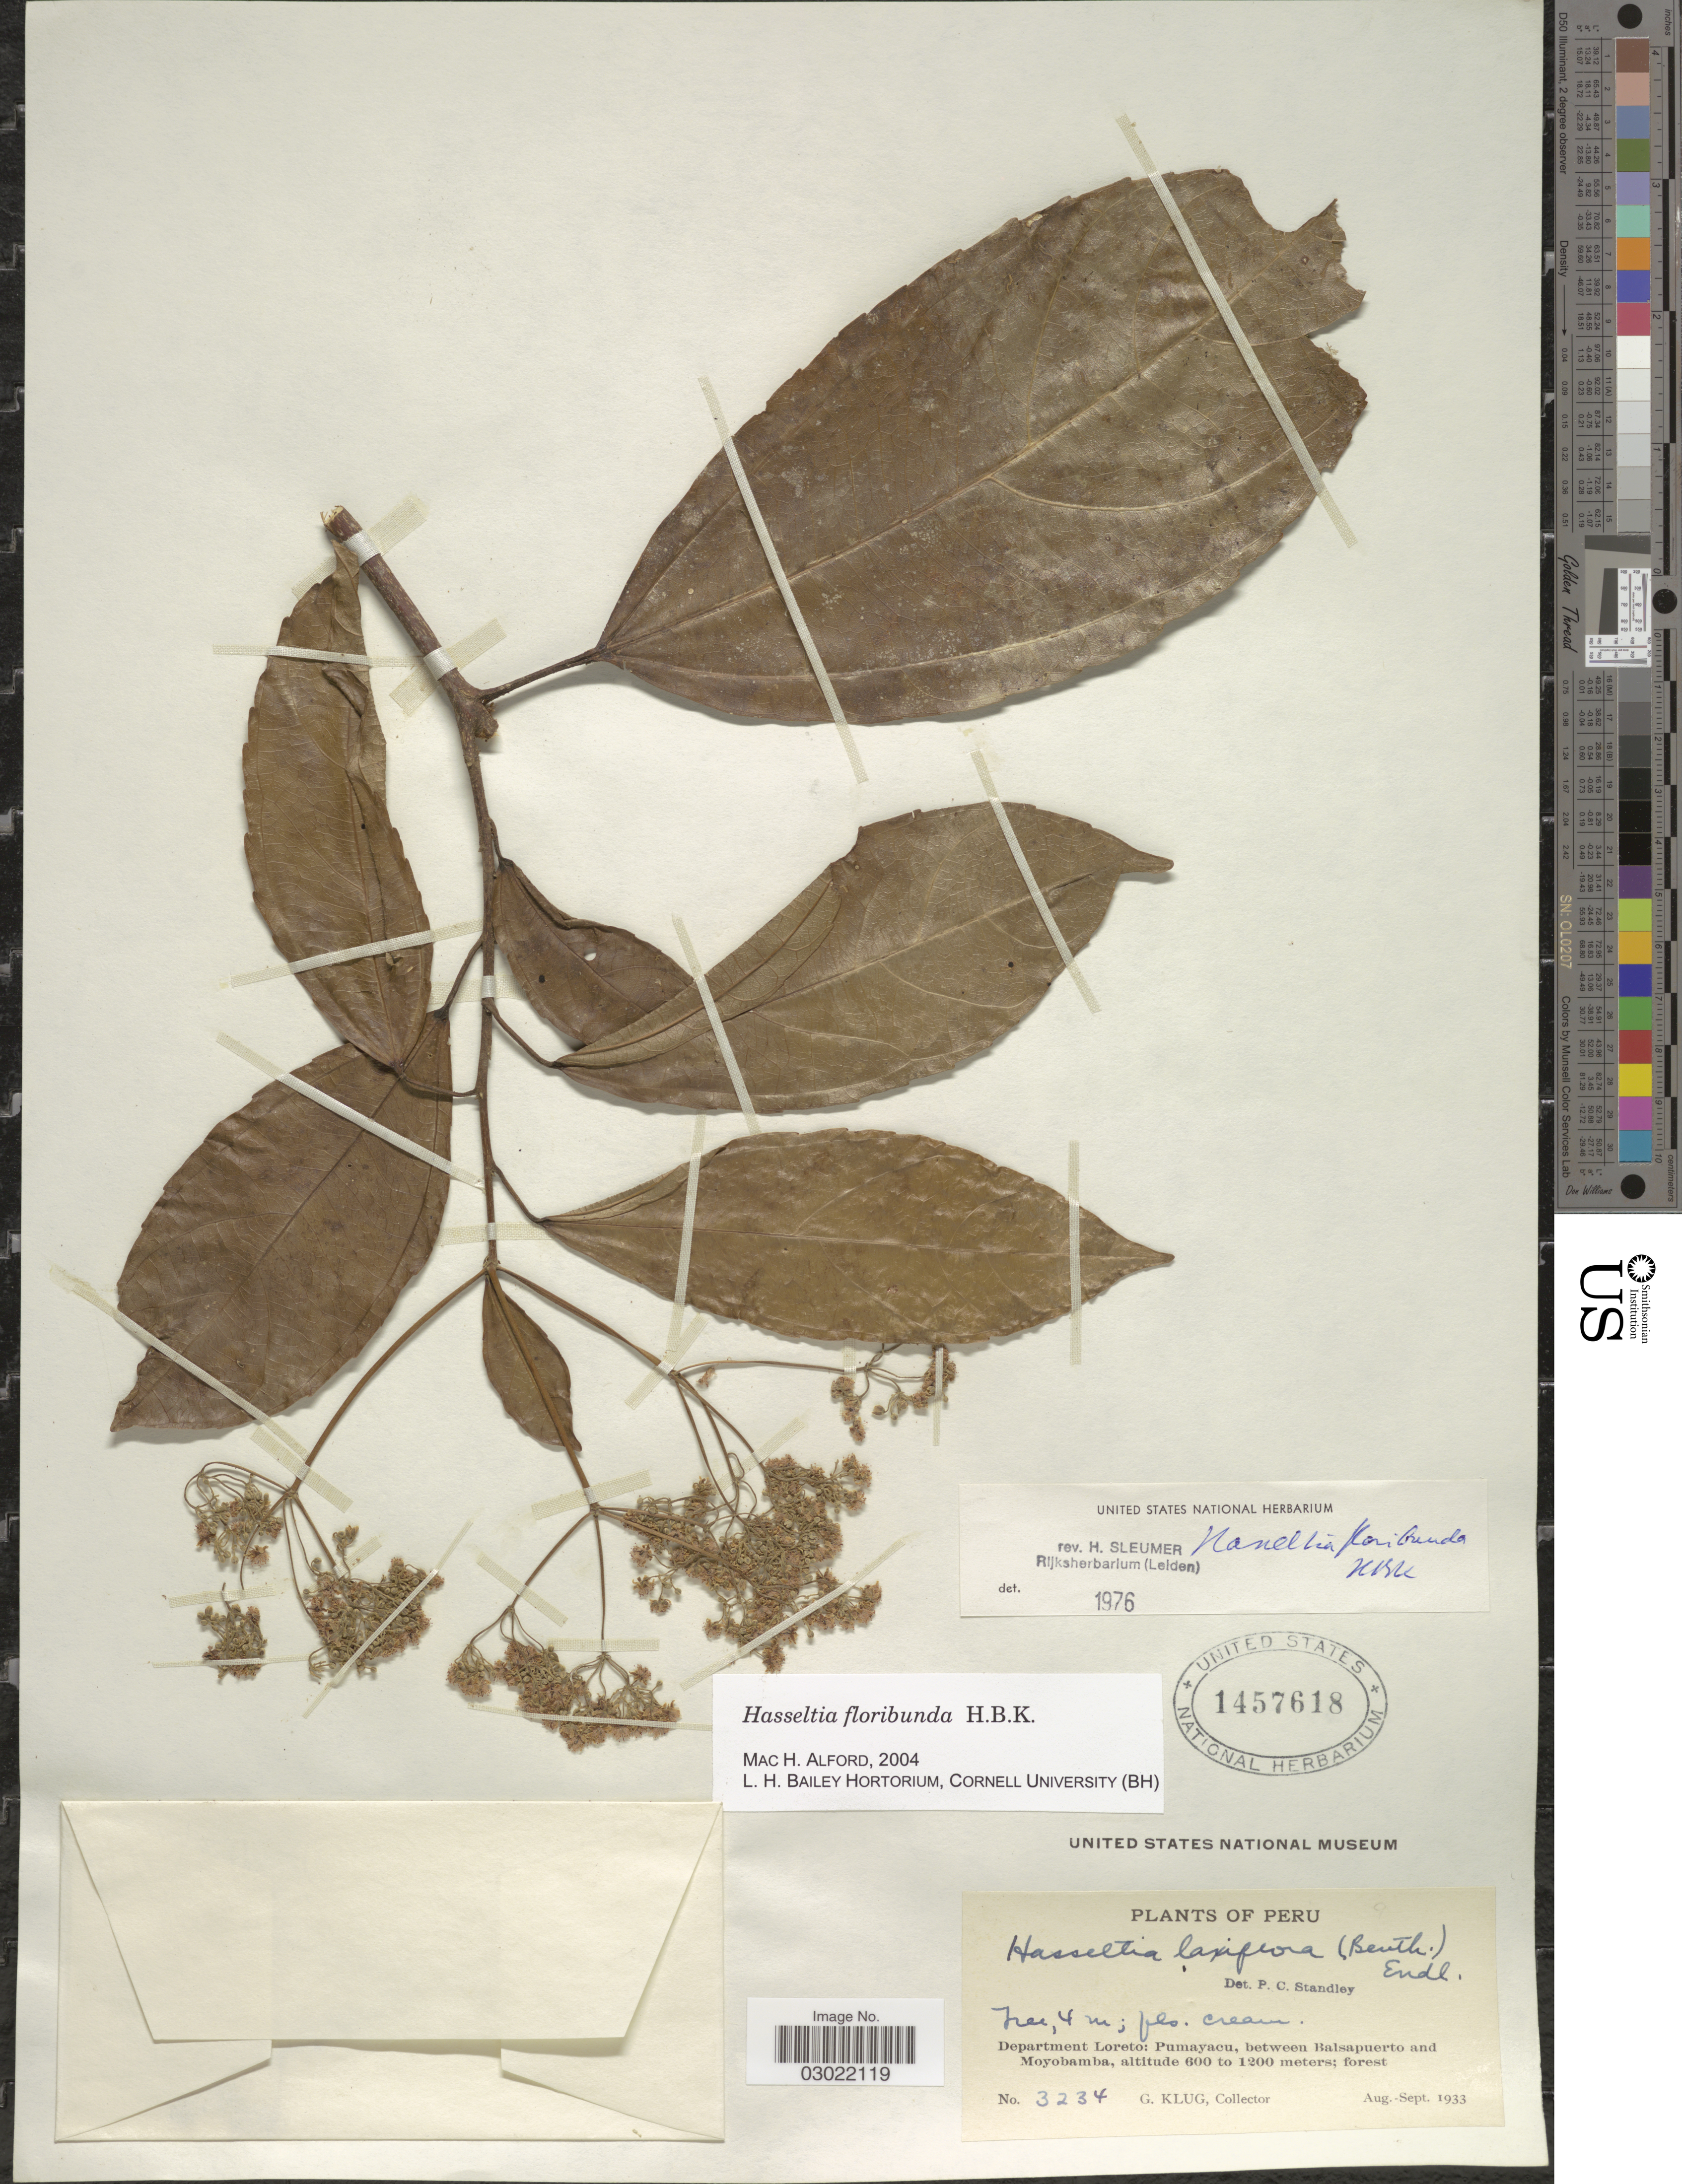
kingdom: Plantae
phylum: Tracheophyta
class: Magnoliopsida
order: Malpighiales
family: Salicaceae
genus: Hasseltia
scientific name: Hasseltia floribunda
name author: Kunth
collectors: G. Klug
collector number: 3234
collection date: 1933-08/1933-09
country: Peru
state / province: Loreto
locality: Department Loreto: Pumayacu, between Balsapuerto and Moyobamba.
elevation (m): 600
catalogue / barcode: US 1457618